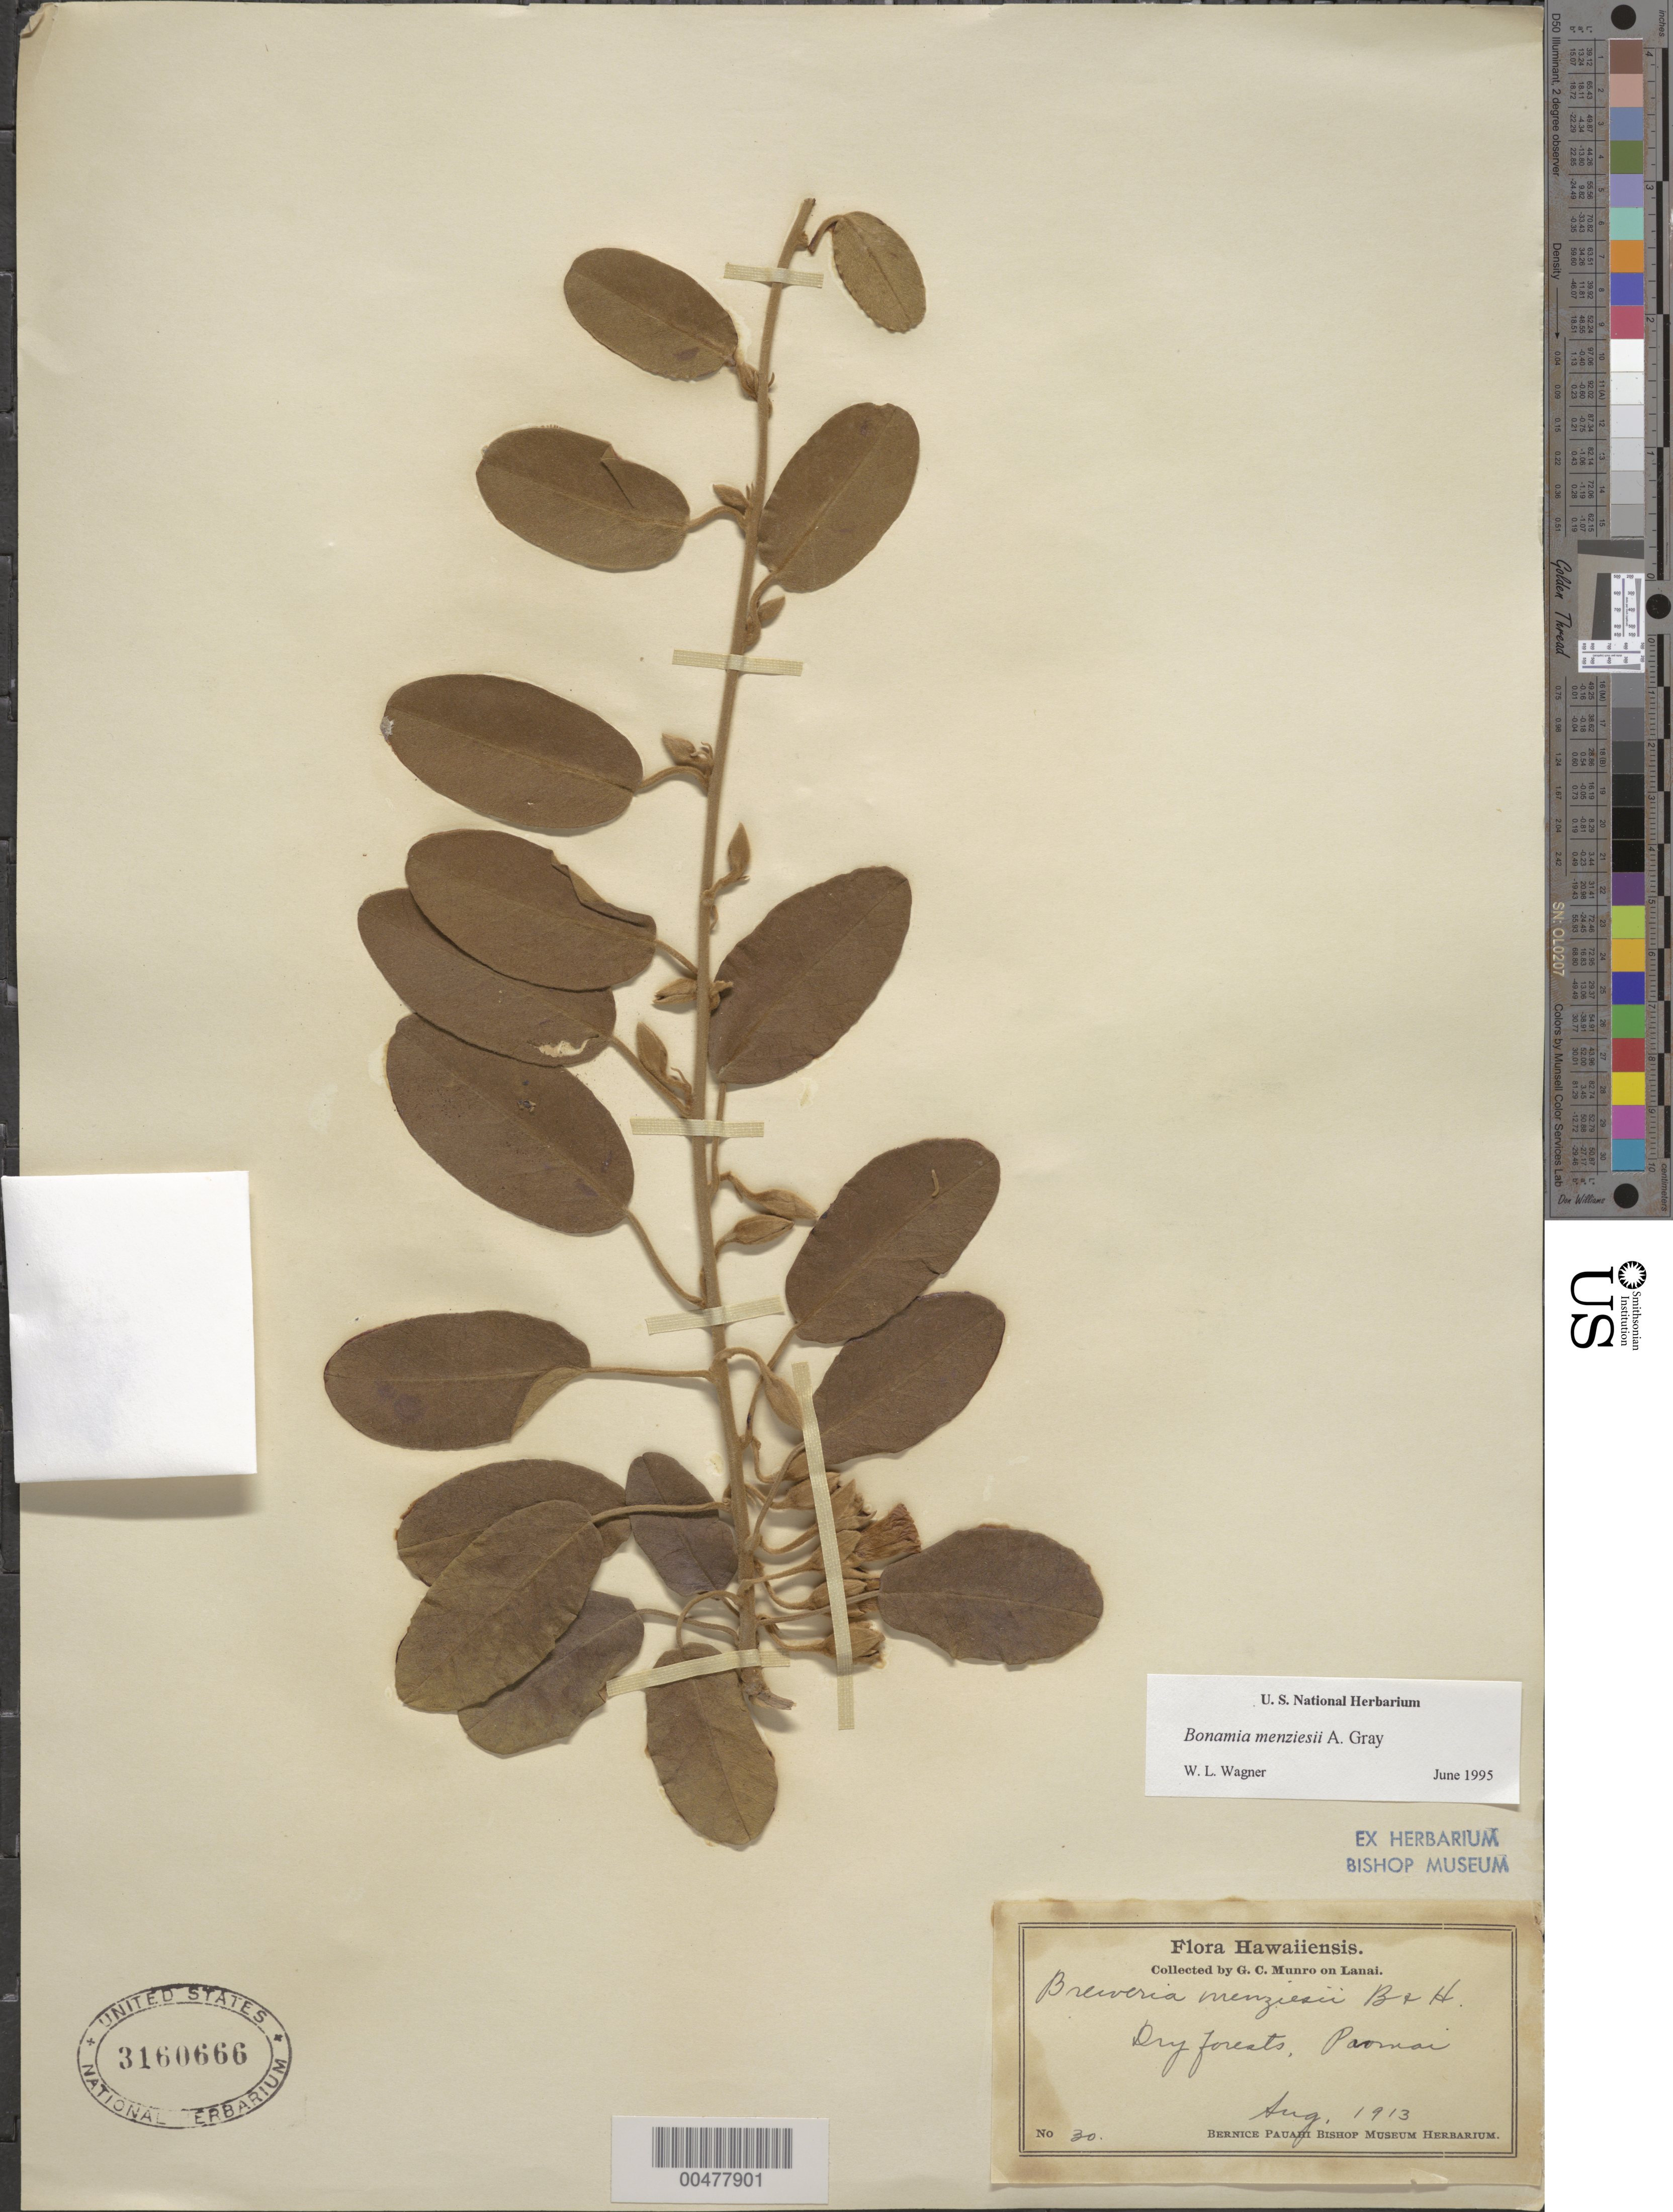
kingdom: Plantae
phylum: Tracheophyta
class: Magnoliopsida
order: Solanales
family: Convolvulaceae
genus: Bonamia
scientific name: Bonamia menziesii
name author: A. Gray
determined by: Wagner, W. L., (BOT), Smithsonian Institution - National Museum of Natural History (UNITED STATES)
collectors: G. C. Munro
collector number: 30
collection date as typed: Aug 1913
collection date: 1913-08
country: United States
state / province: Hawaii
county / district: Maui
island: Lana'i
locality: Paomai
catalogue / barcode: US 3160666